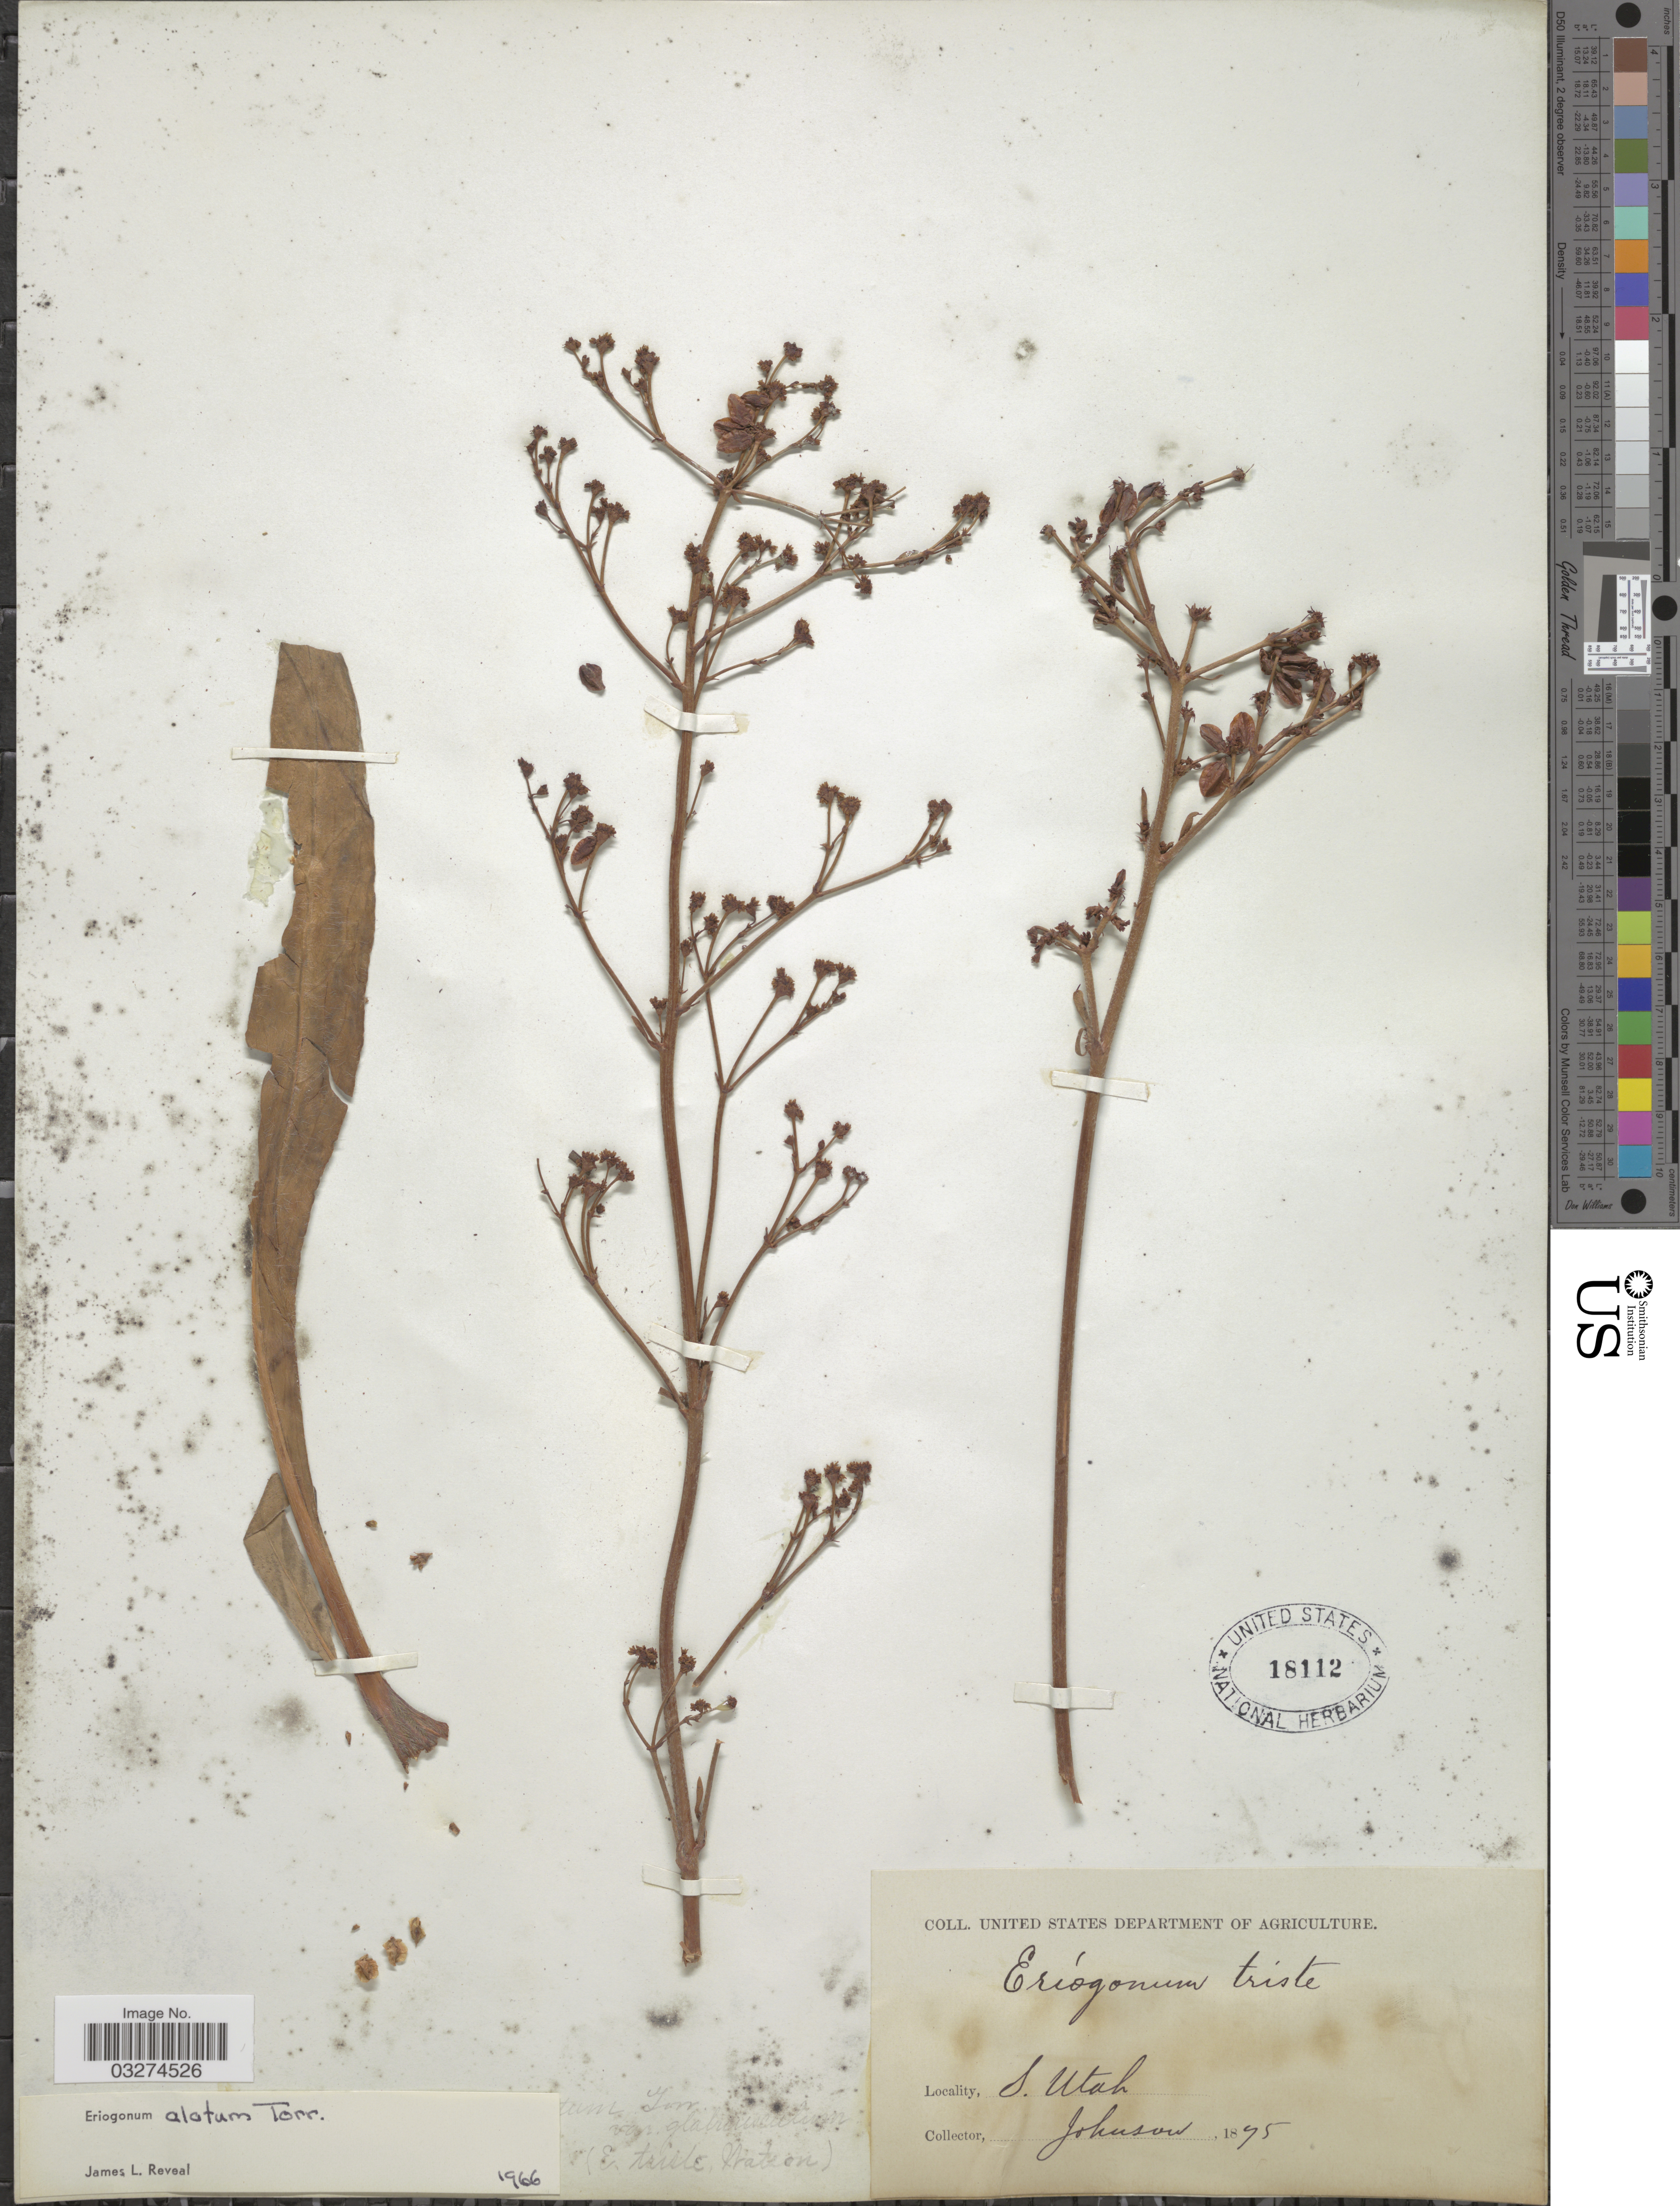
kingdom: Plantae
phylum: Tracheophyta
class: Magnoliopsida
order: Caryophyllales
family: Polygonaceae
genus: Eriogonum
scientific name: Eriogonum alatum var. alatum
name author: Torr.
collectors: -- Johnson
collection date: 1875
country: United States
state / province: Utah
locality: S. Utah.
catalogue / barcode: US 18112